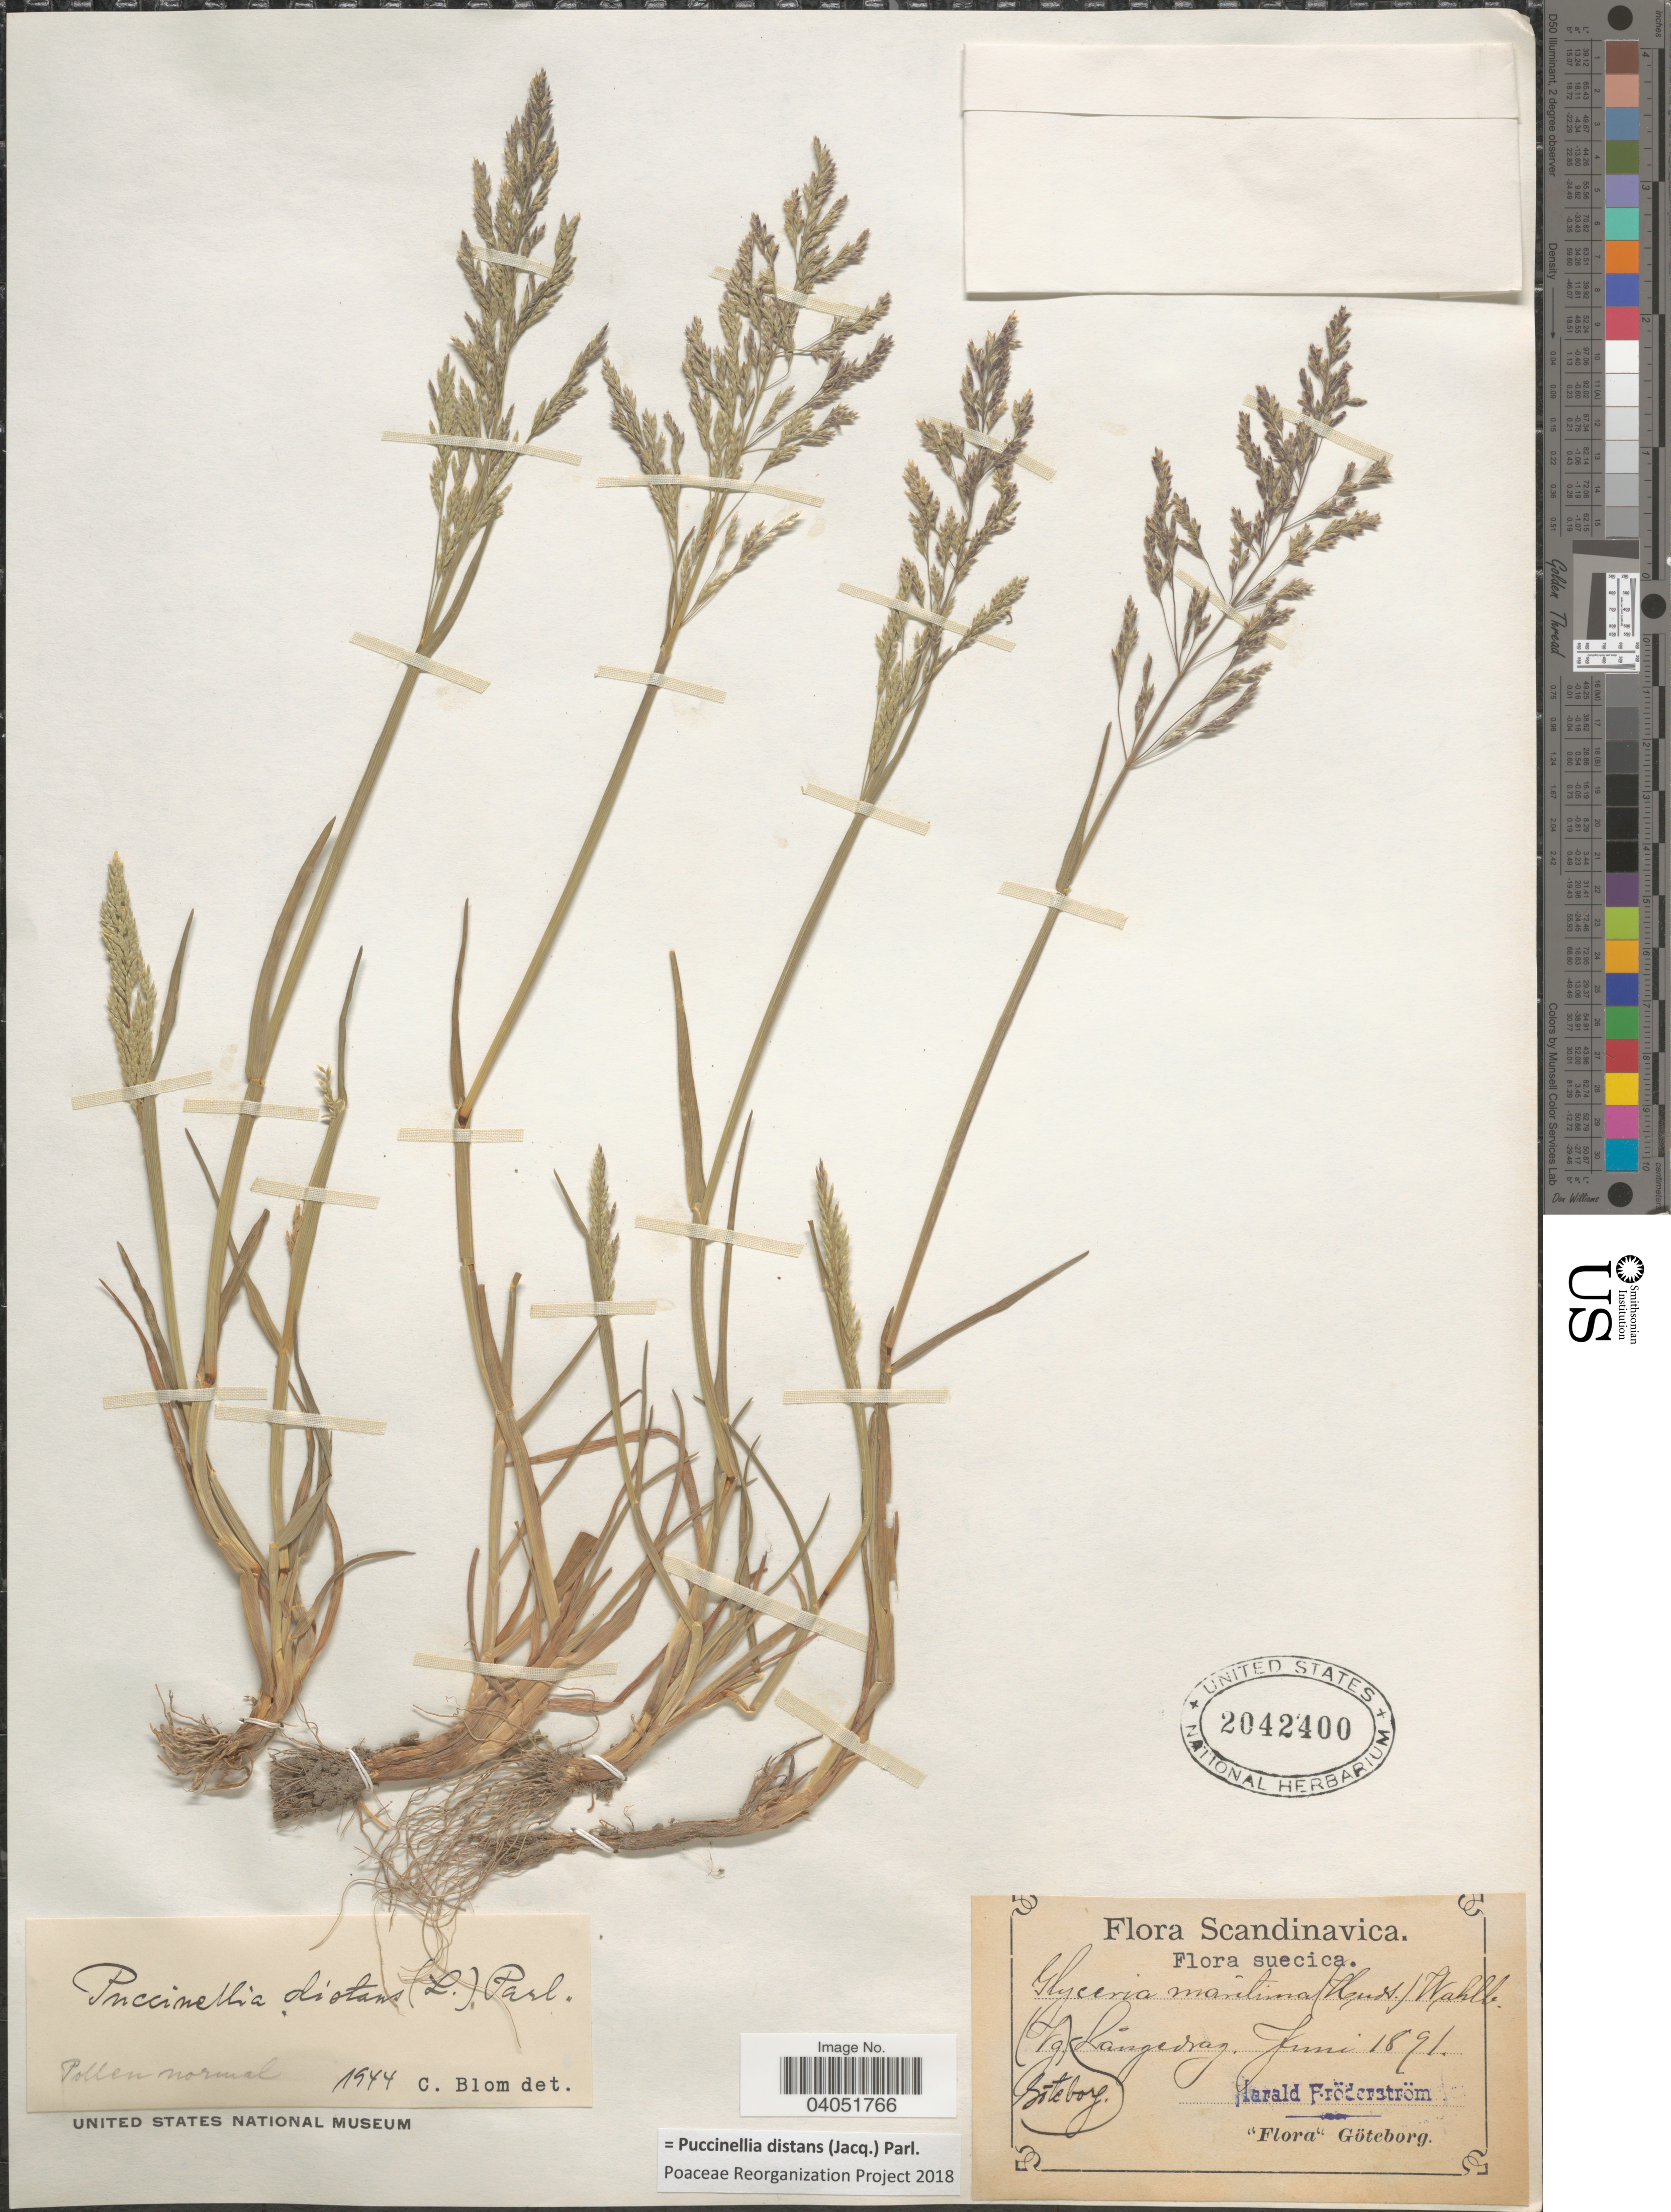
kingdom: Plantae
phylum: Tracheophyta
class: Liliopsida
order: Poales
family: Poaceae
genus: Puccinellia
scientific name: Puccinellia distans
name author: (Jacq.) Parl.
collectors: H. A. Fröderström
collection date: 1891-06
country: Sweden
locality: Scandinavica. Suecica. (Vg). Långedrag. Göteborg.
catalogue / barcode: US 2042400